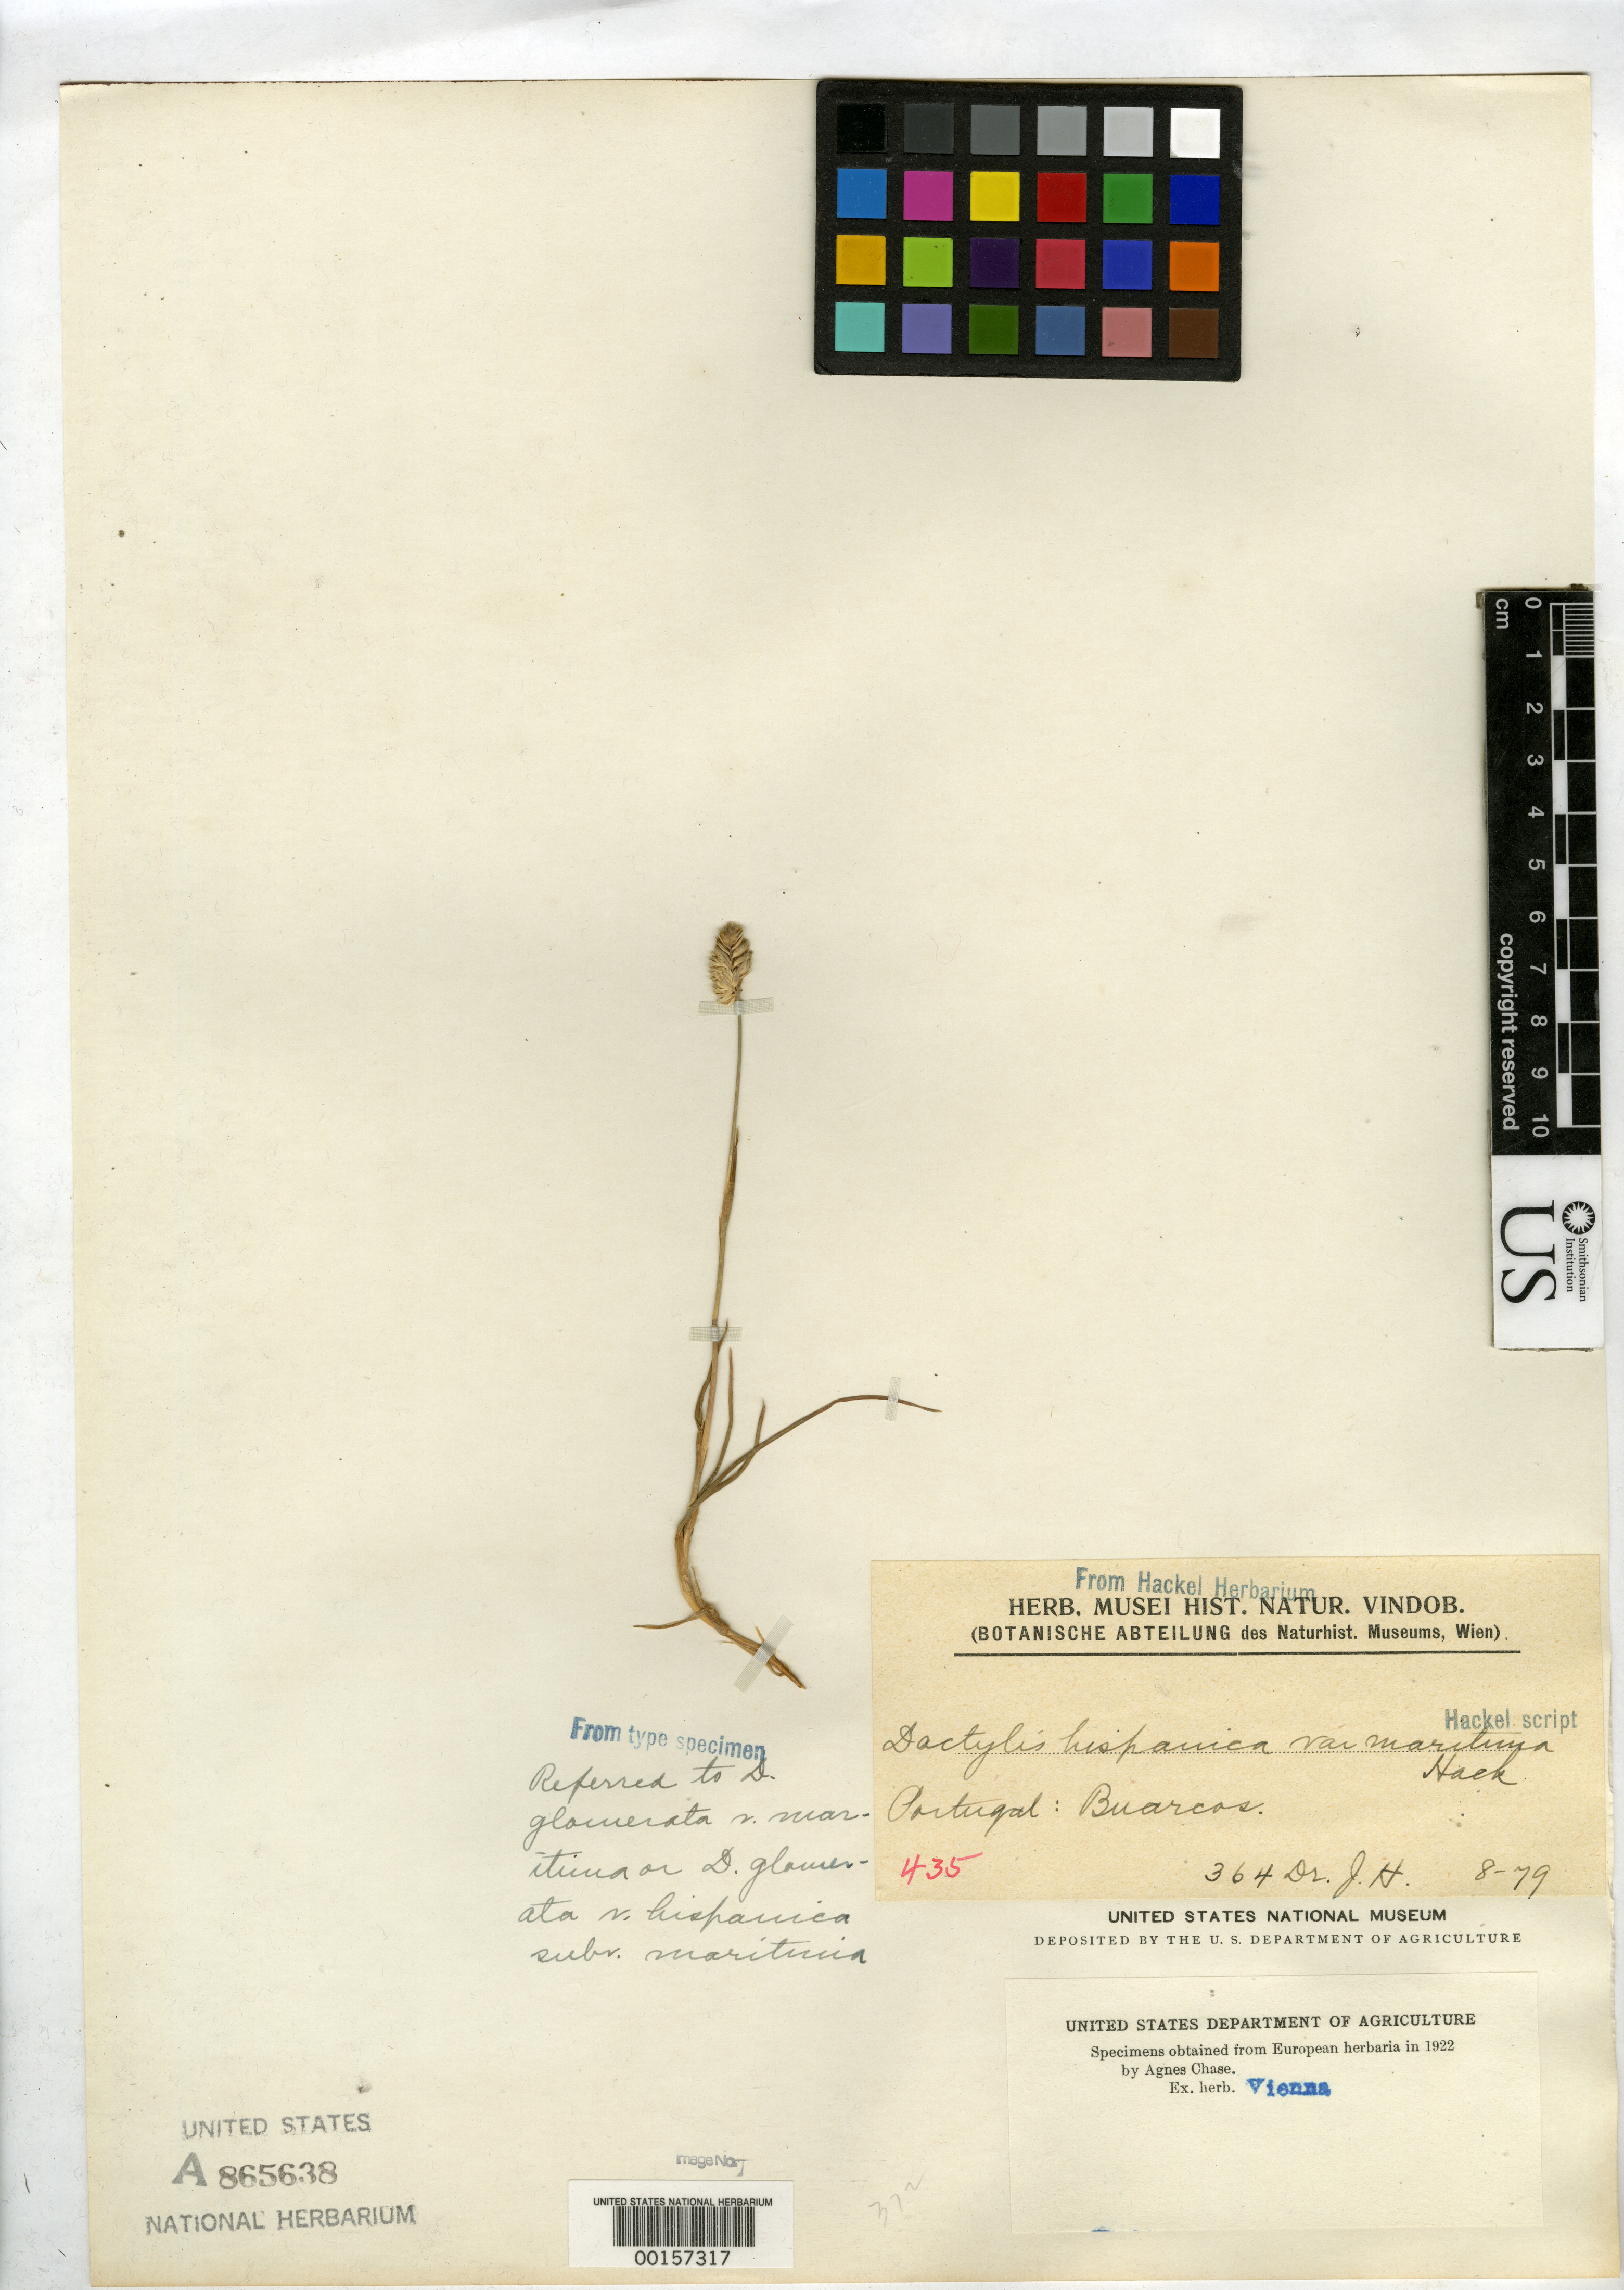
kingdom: Plantae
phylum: Tracheophyta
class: Liliopsida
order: Poales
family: Poaceae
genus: Dactylis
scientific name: Dactylis hispanica var. maritima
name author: Hack.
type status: Type Fragment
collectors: J. A. Henriques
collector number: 364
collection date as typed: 1879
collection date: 1879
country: Portugal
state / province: Coimbra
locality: Buarcos. Sables maritimes. [maritime sands?]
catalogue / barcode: US 865638A